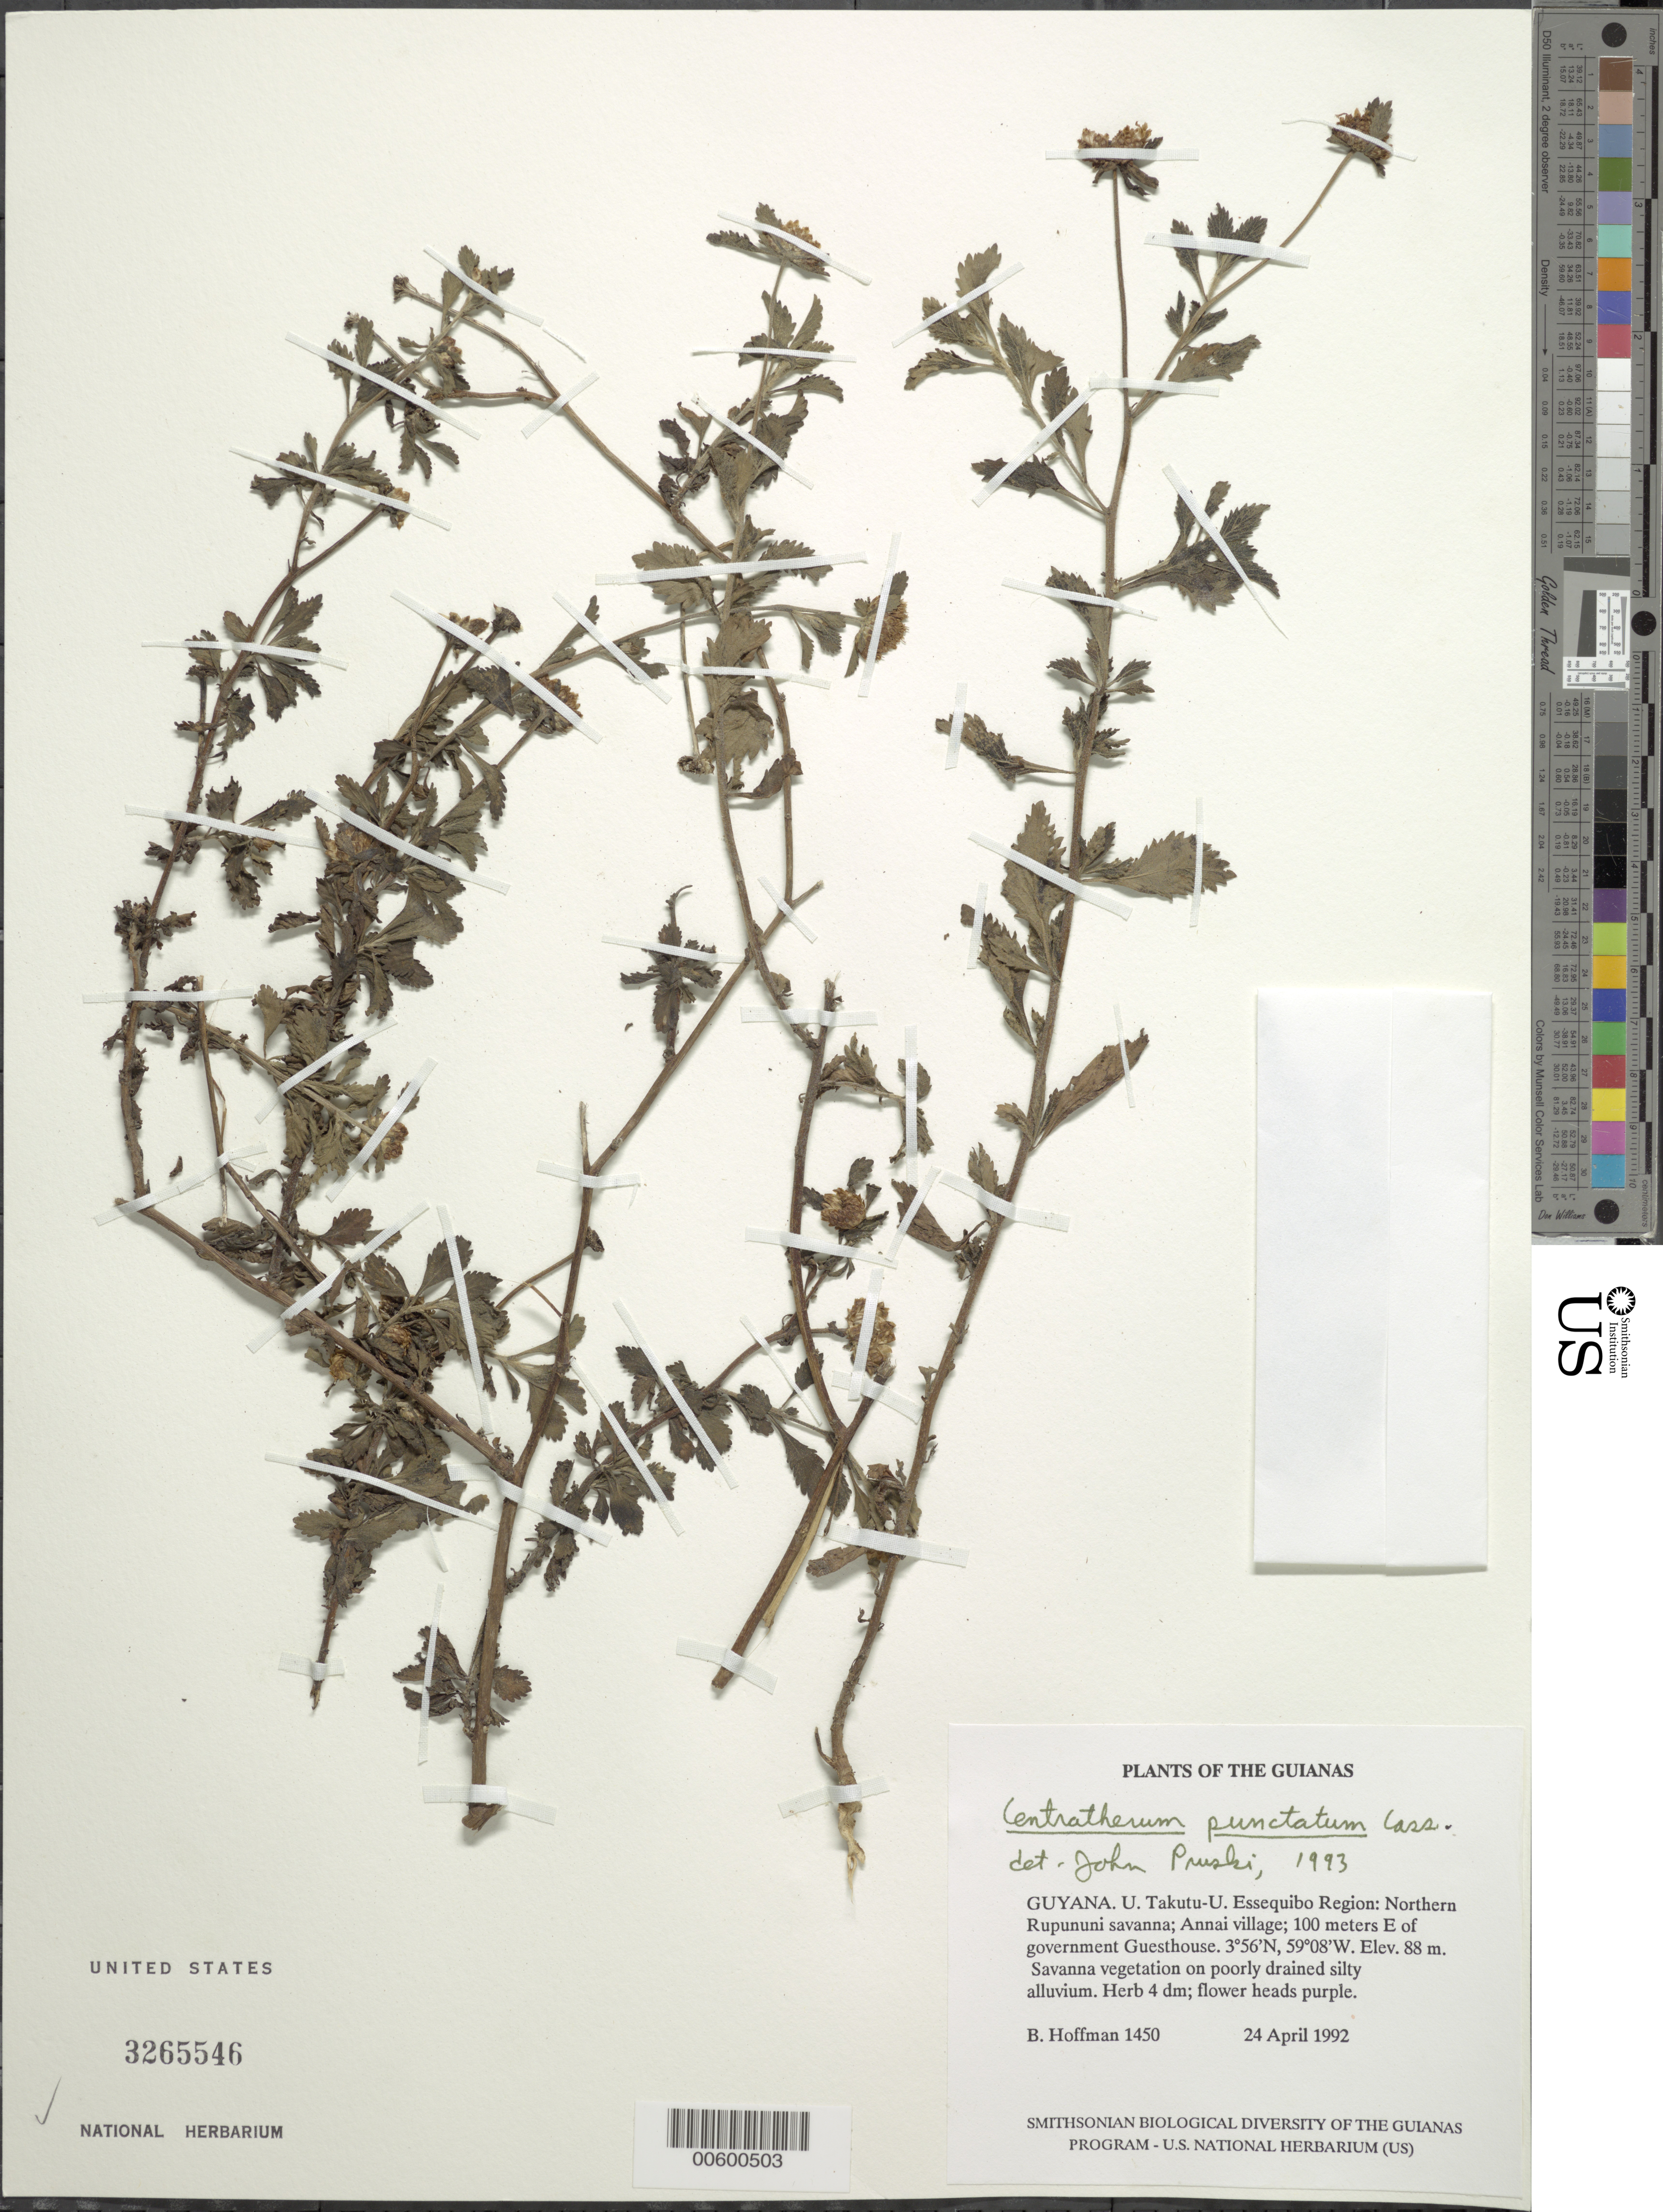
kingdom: Plantae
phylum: Tracheophyta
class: Magnoliopsida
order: Asterales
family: Asteraceae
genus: Centratherum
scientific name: Centratherum punctatum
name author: Cass.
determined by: Pruski, J. F.; Funk, V. A.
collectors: B. Hoffman, R. T. Pennington & G. Gharbarran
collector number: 1450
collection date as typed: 24 April 1992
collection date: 1992-04-24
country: Guyana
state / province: U. Takutu-U. Essequibo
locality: Northern Rupununi savanna; Annai village; 100 meters E of government Guesthouse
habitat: Savanna vegetation on poorly drained silty alluvium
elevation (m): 88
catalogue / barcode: US 3265546